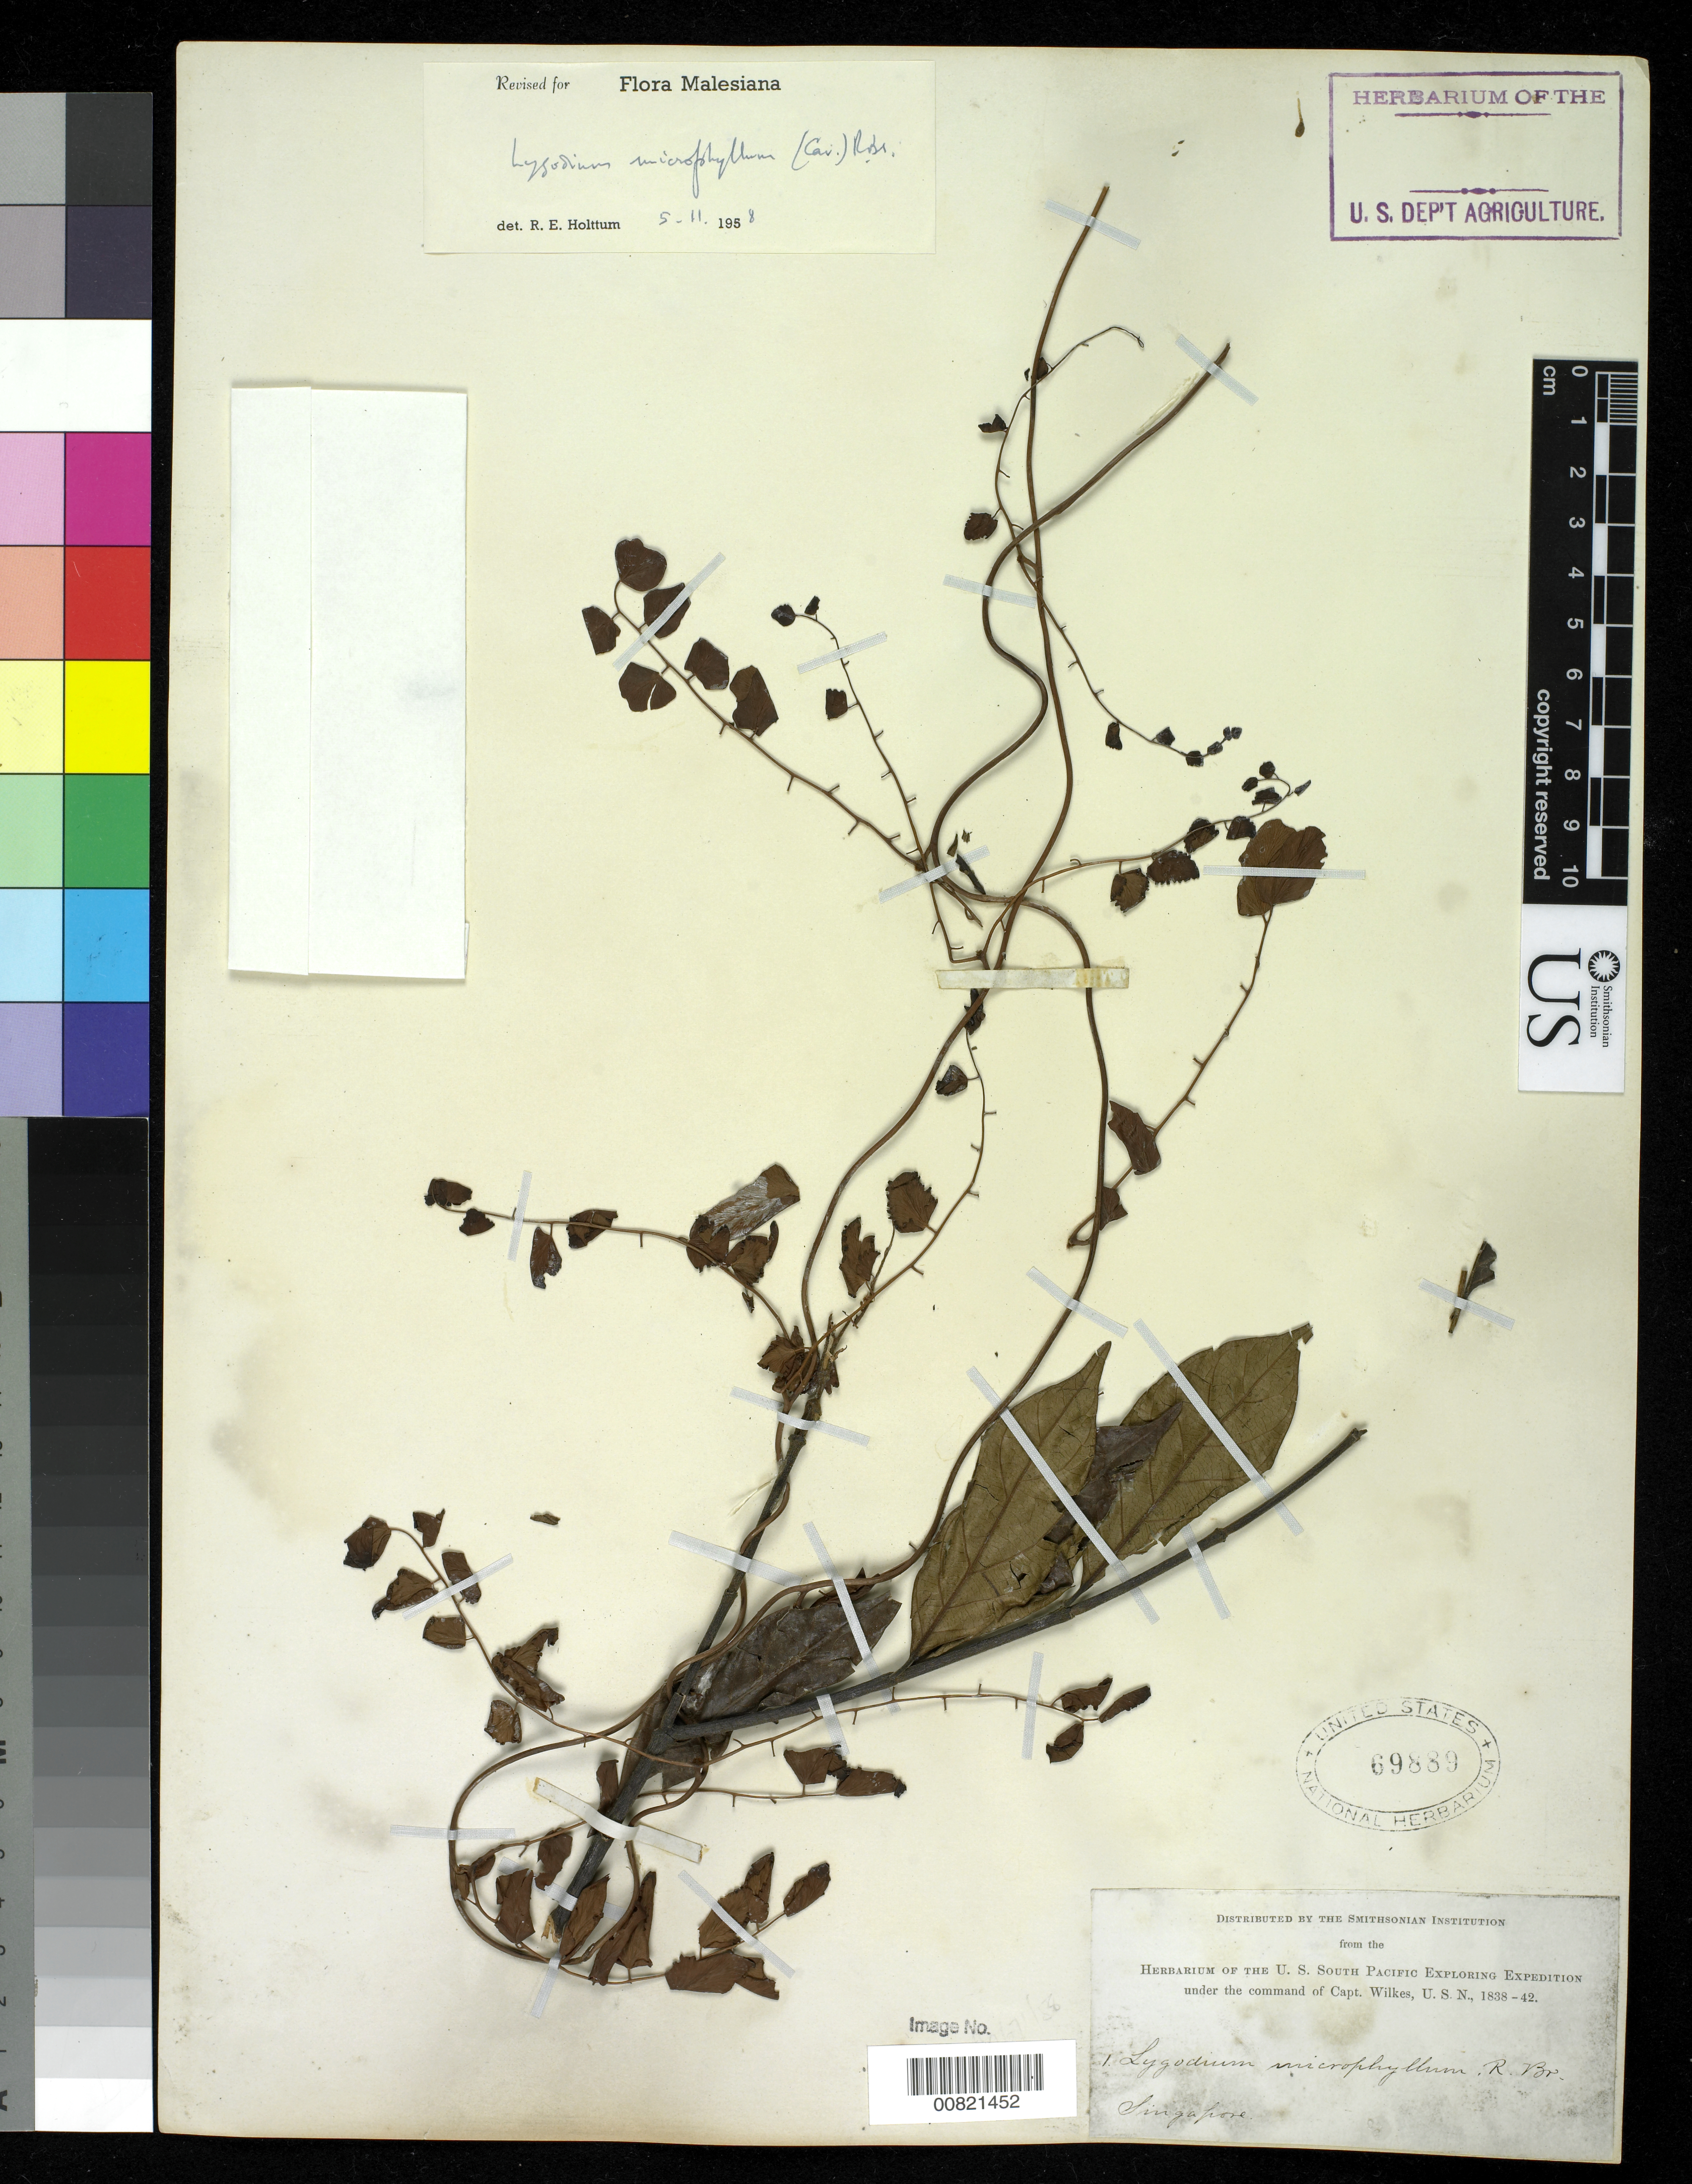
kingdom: Plantae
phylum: Tracheophyta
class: Polypodiopsida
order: Schizaeales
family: Lygodiaceae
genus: Lygodium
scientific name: Lygodium microphyllum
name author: (Cav.) R. Br.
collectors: Wilkes Explor. Exped.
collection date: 1838/1842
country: Singapore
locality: Singapore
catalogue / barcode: US 69889